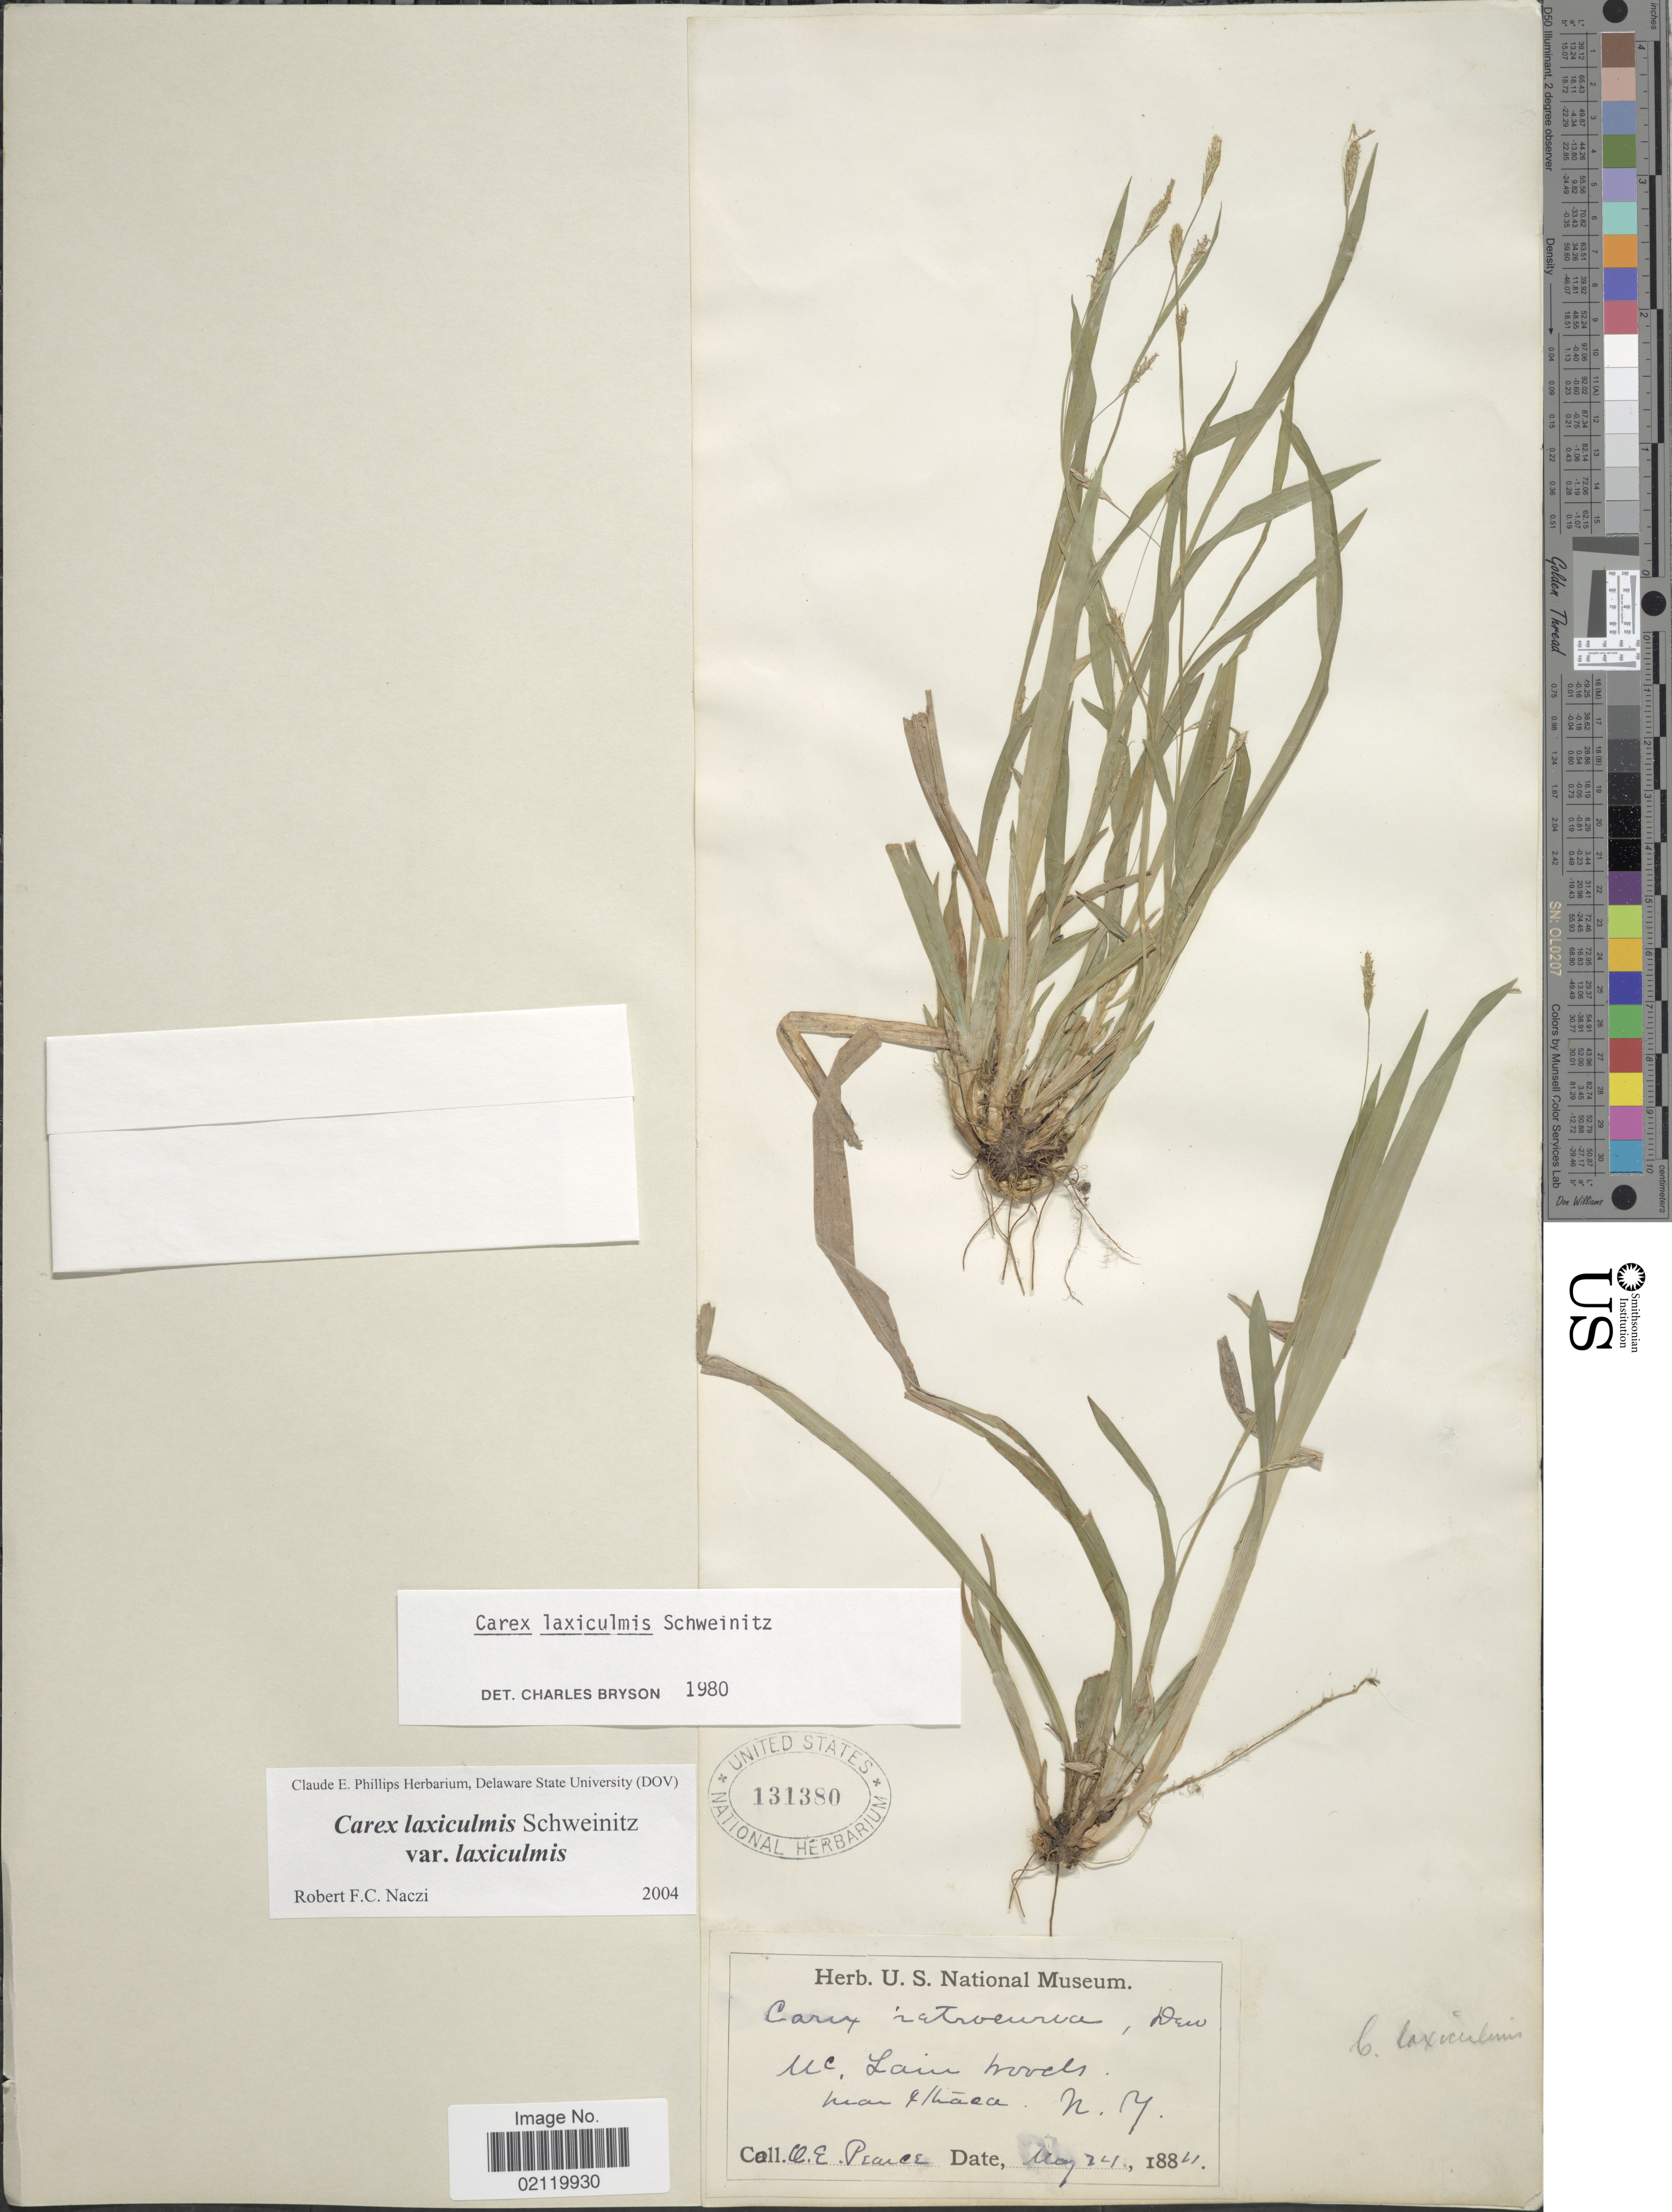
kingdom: Plantae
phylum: Tracheophyta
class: Liliopsida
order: Poales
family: Cyperaceae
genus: Carex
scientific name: Carex laxiculmis var. laxiculmis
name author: Schwein.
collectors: O. E. Pearce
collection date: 1884-05-24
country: United States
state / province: New York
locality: McLain Woods. Near Ithaca. N.Y.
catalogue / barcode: US 131380